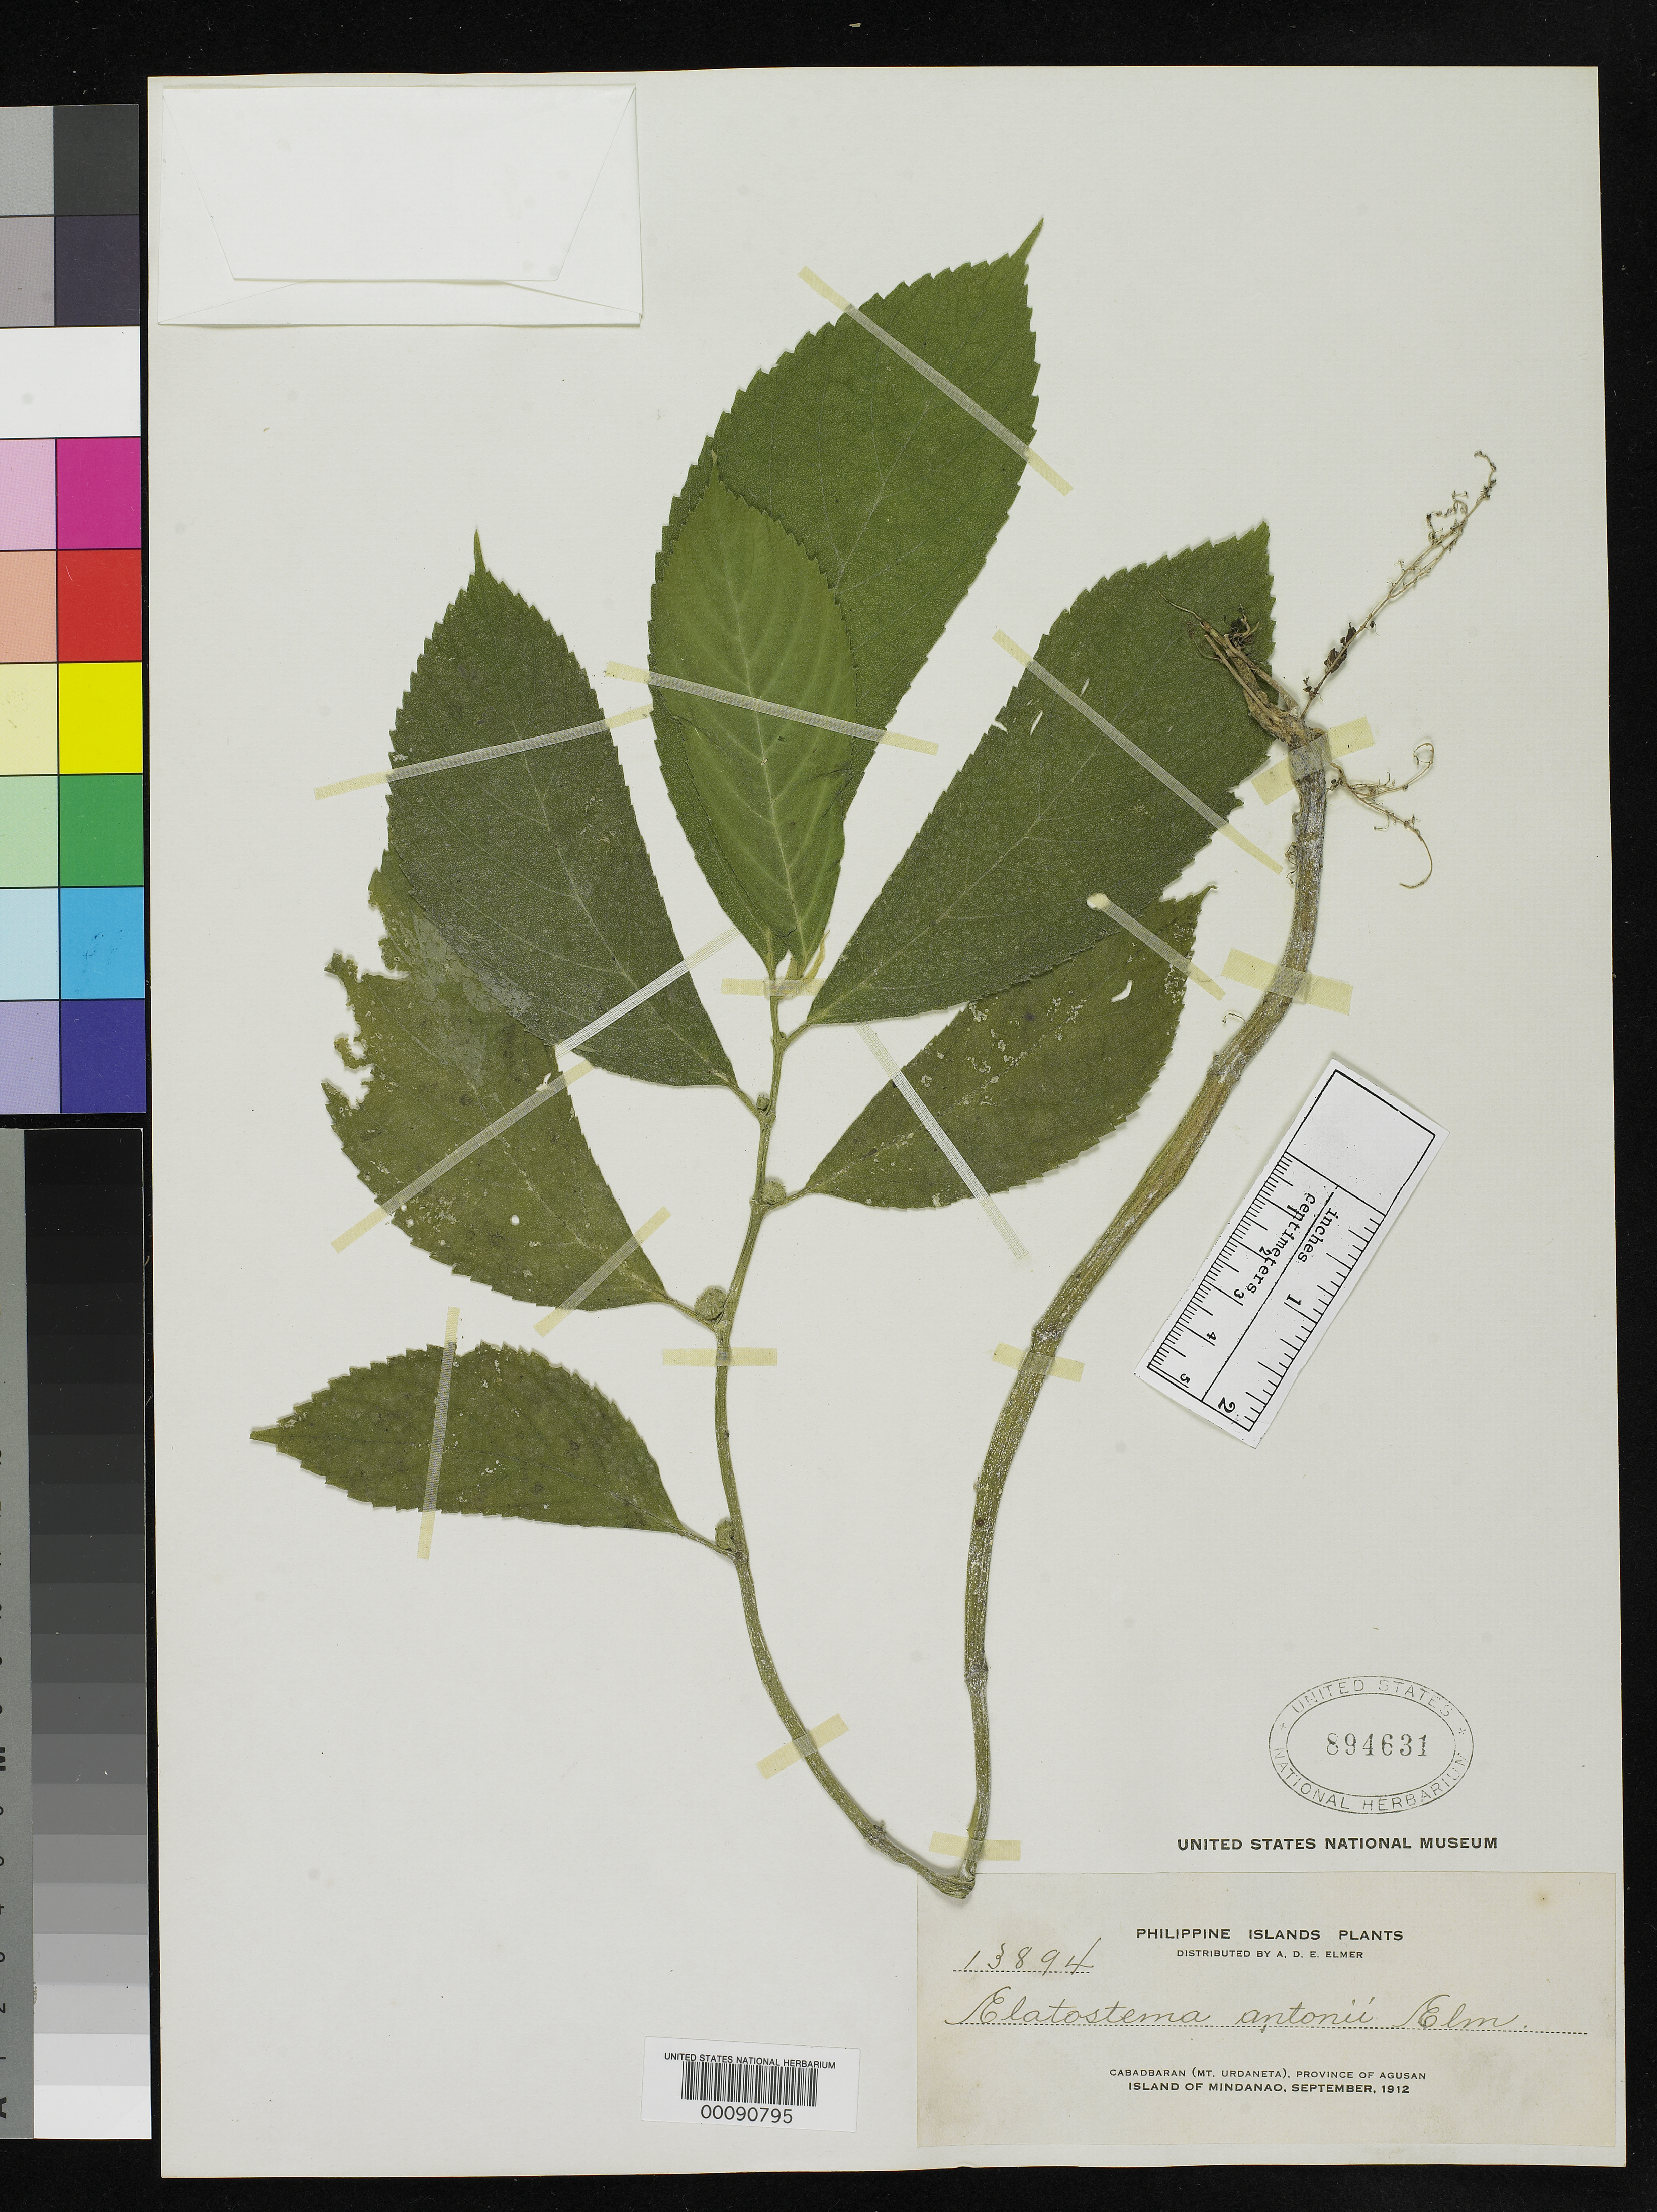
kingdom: Plantae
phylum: Tracheophyta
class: Magnoliopsida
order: Rosales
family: Urticaceae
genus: Elatostema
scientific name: Elatostema antonii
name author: Elmer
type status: Isotype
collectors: A. D. E. Elmer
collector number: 13894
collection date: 1912-07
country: Philippines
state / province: Caraga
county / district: Agusan del Norte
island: Mindanao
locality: Cabadbaran (Mt. Urdaneta), province of Agusan, Island of Mindanao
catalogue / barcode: US 894631